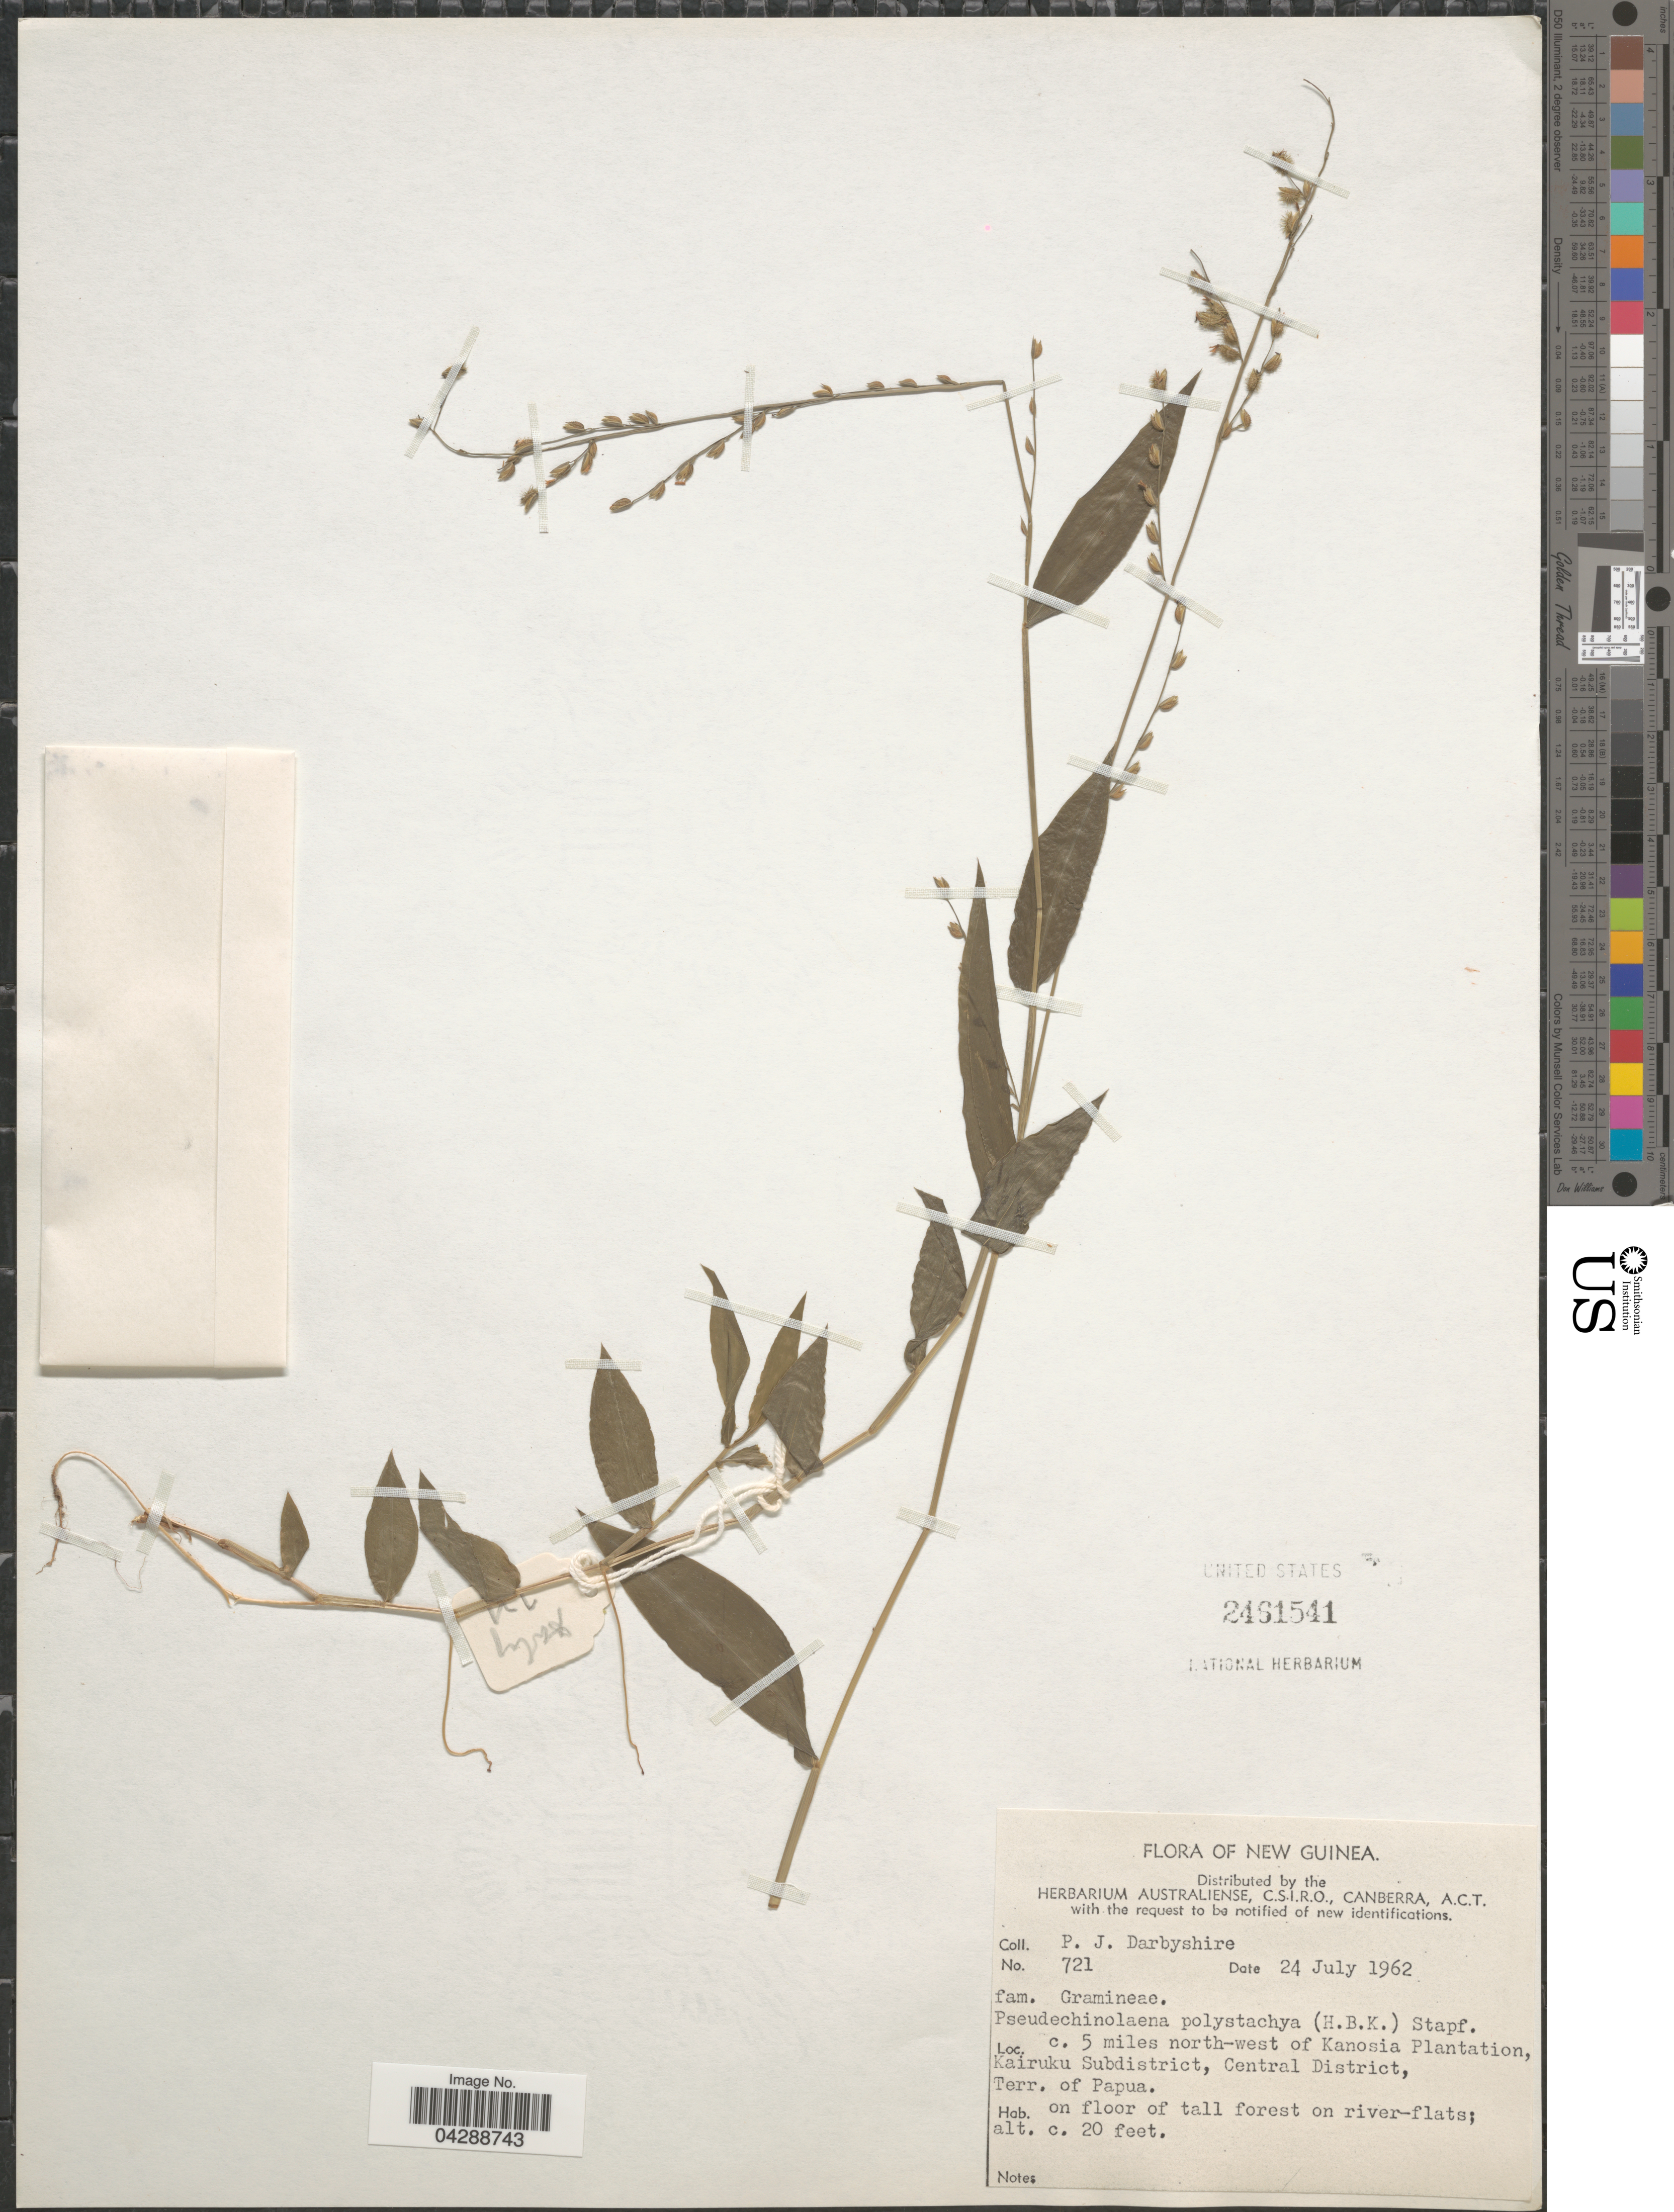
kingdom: Plantae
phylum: Tracheophyta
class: Liliopsida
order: Poales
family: Poaceae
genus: Pseudechinolaena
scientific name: Pseudechinolaena polystachya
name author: (Kunth) Stapf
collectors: P. Darbyshire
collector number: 721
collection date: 1962-07-24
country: Papua New Guinea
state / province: Central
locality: New Guinea. c. 5 miles north-west of Kanosia Plantation, Kairuku Subdistrict, Central District, Terr. of Papua.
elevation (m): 6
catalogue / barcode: US 2461541